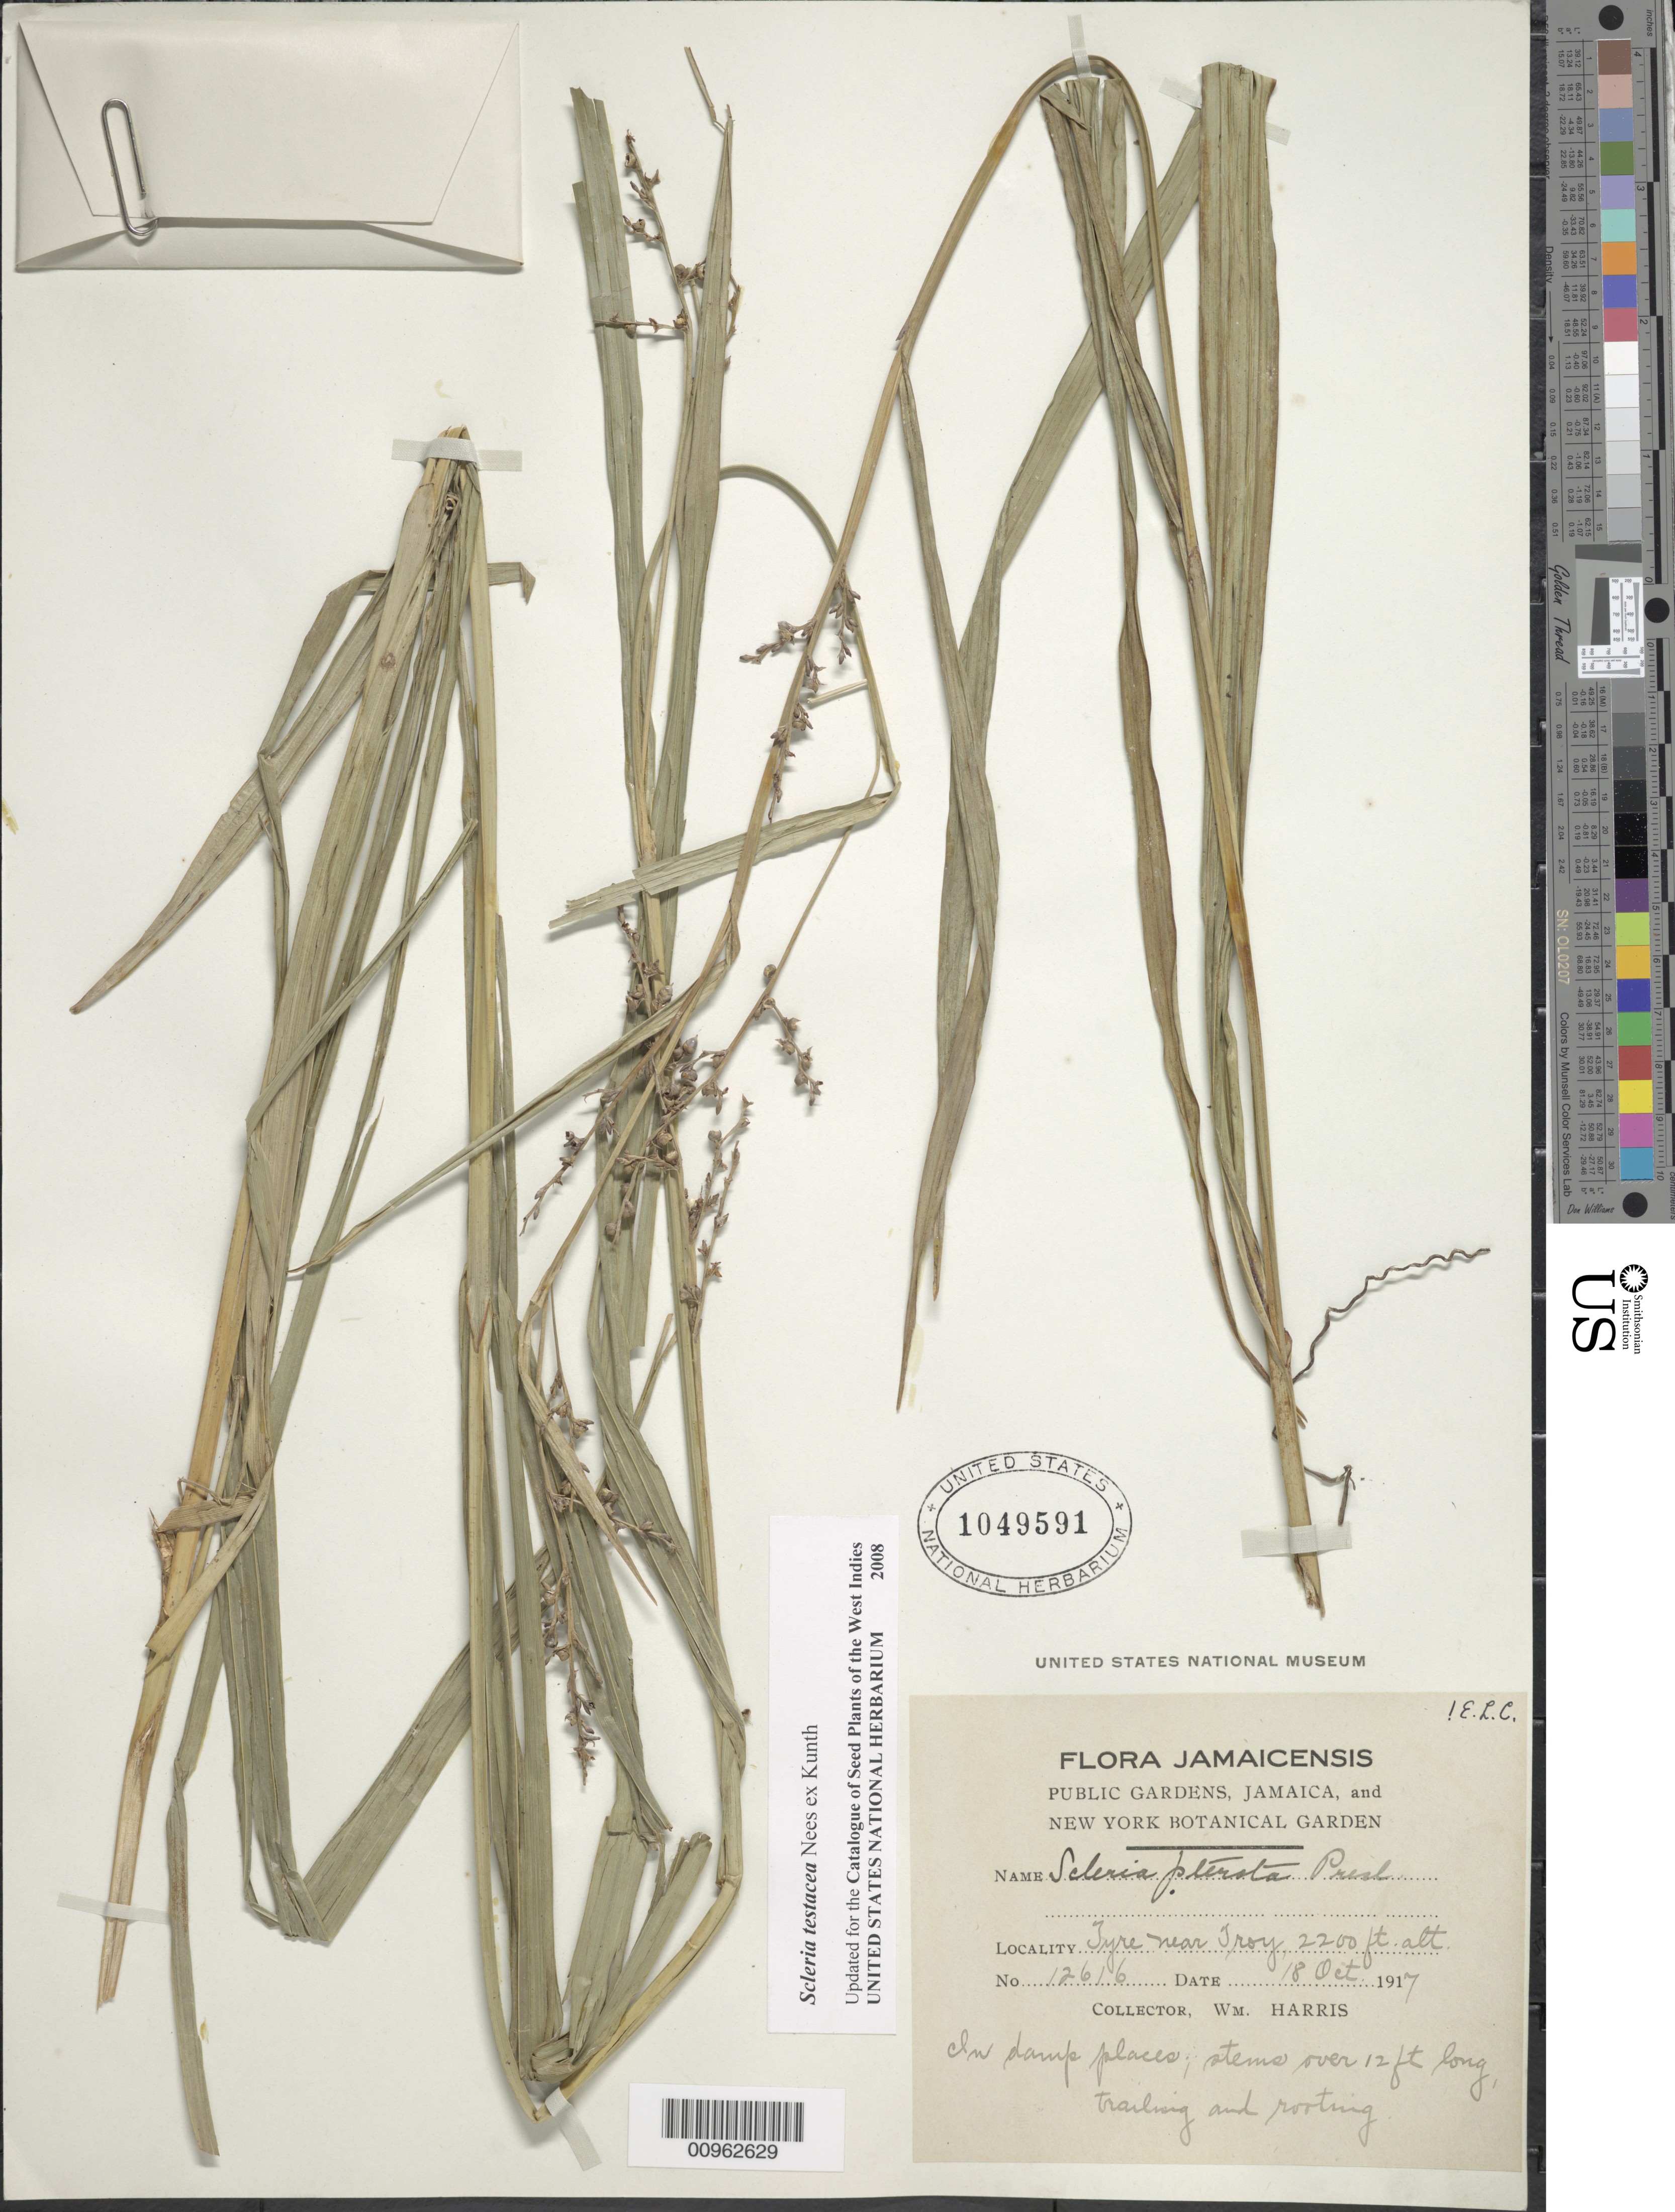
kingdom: Plantae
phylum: Tracheophyta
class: Liliopsida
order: Poales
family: Cyperaceae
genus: Scleria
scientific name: Scleria testacea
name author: Nees ex Kunth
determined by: Strong, M. T., (US), Smithsonian Institution - National Museum of Natural History (UNITED STATES)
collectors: W. H. Harris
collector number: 12616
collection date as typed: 18 Oct 1917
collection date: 1917-10-18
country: Jamaica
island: Jamaica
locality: Tyre near Troy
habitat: In damp places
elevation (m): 671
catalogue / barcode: US 1049591